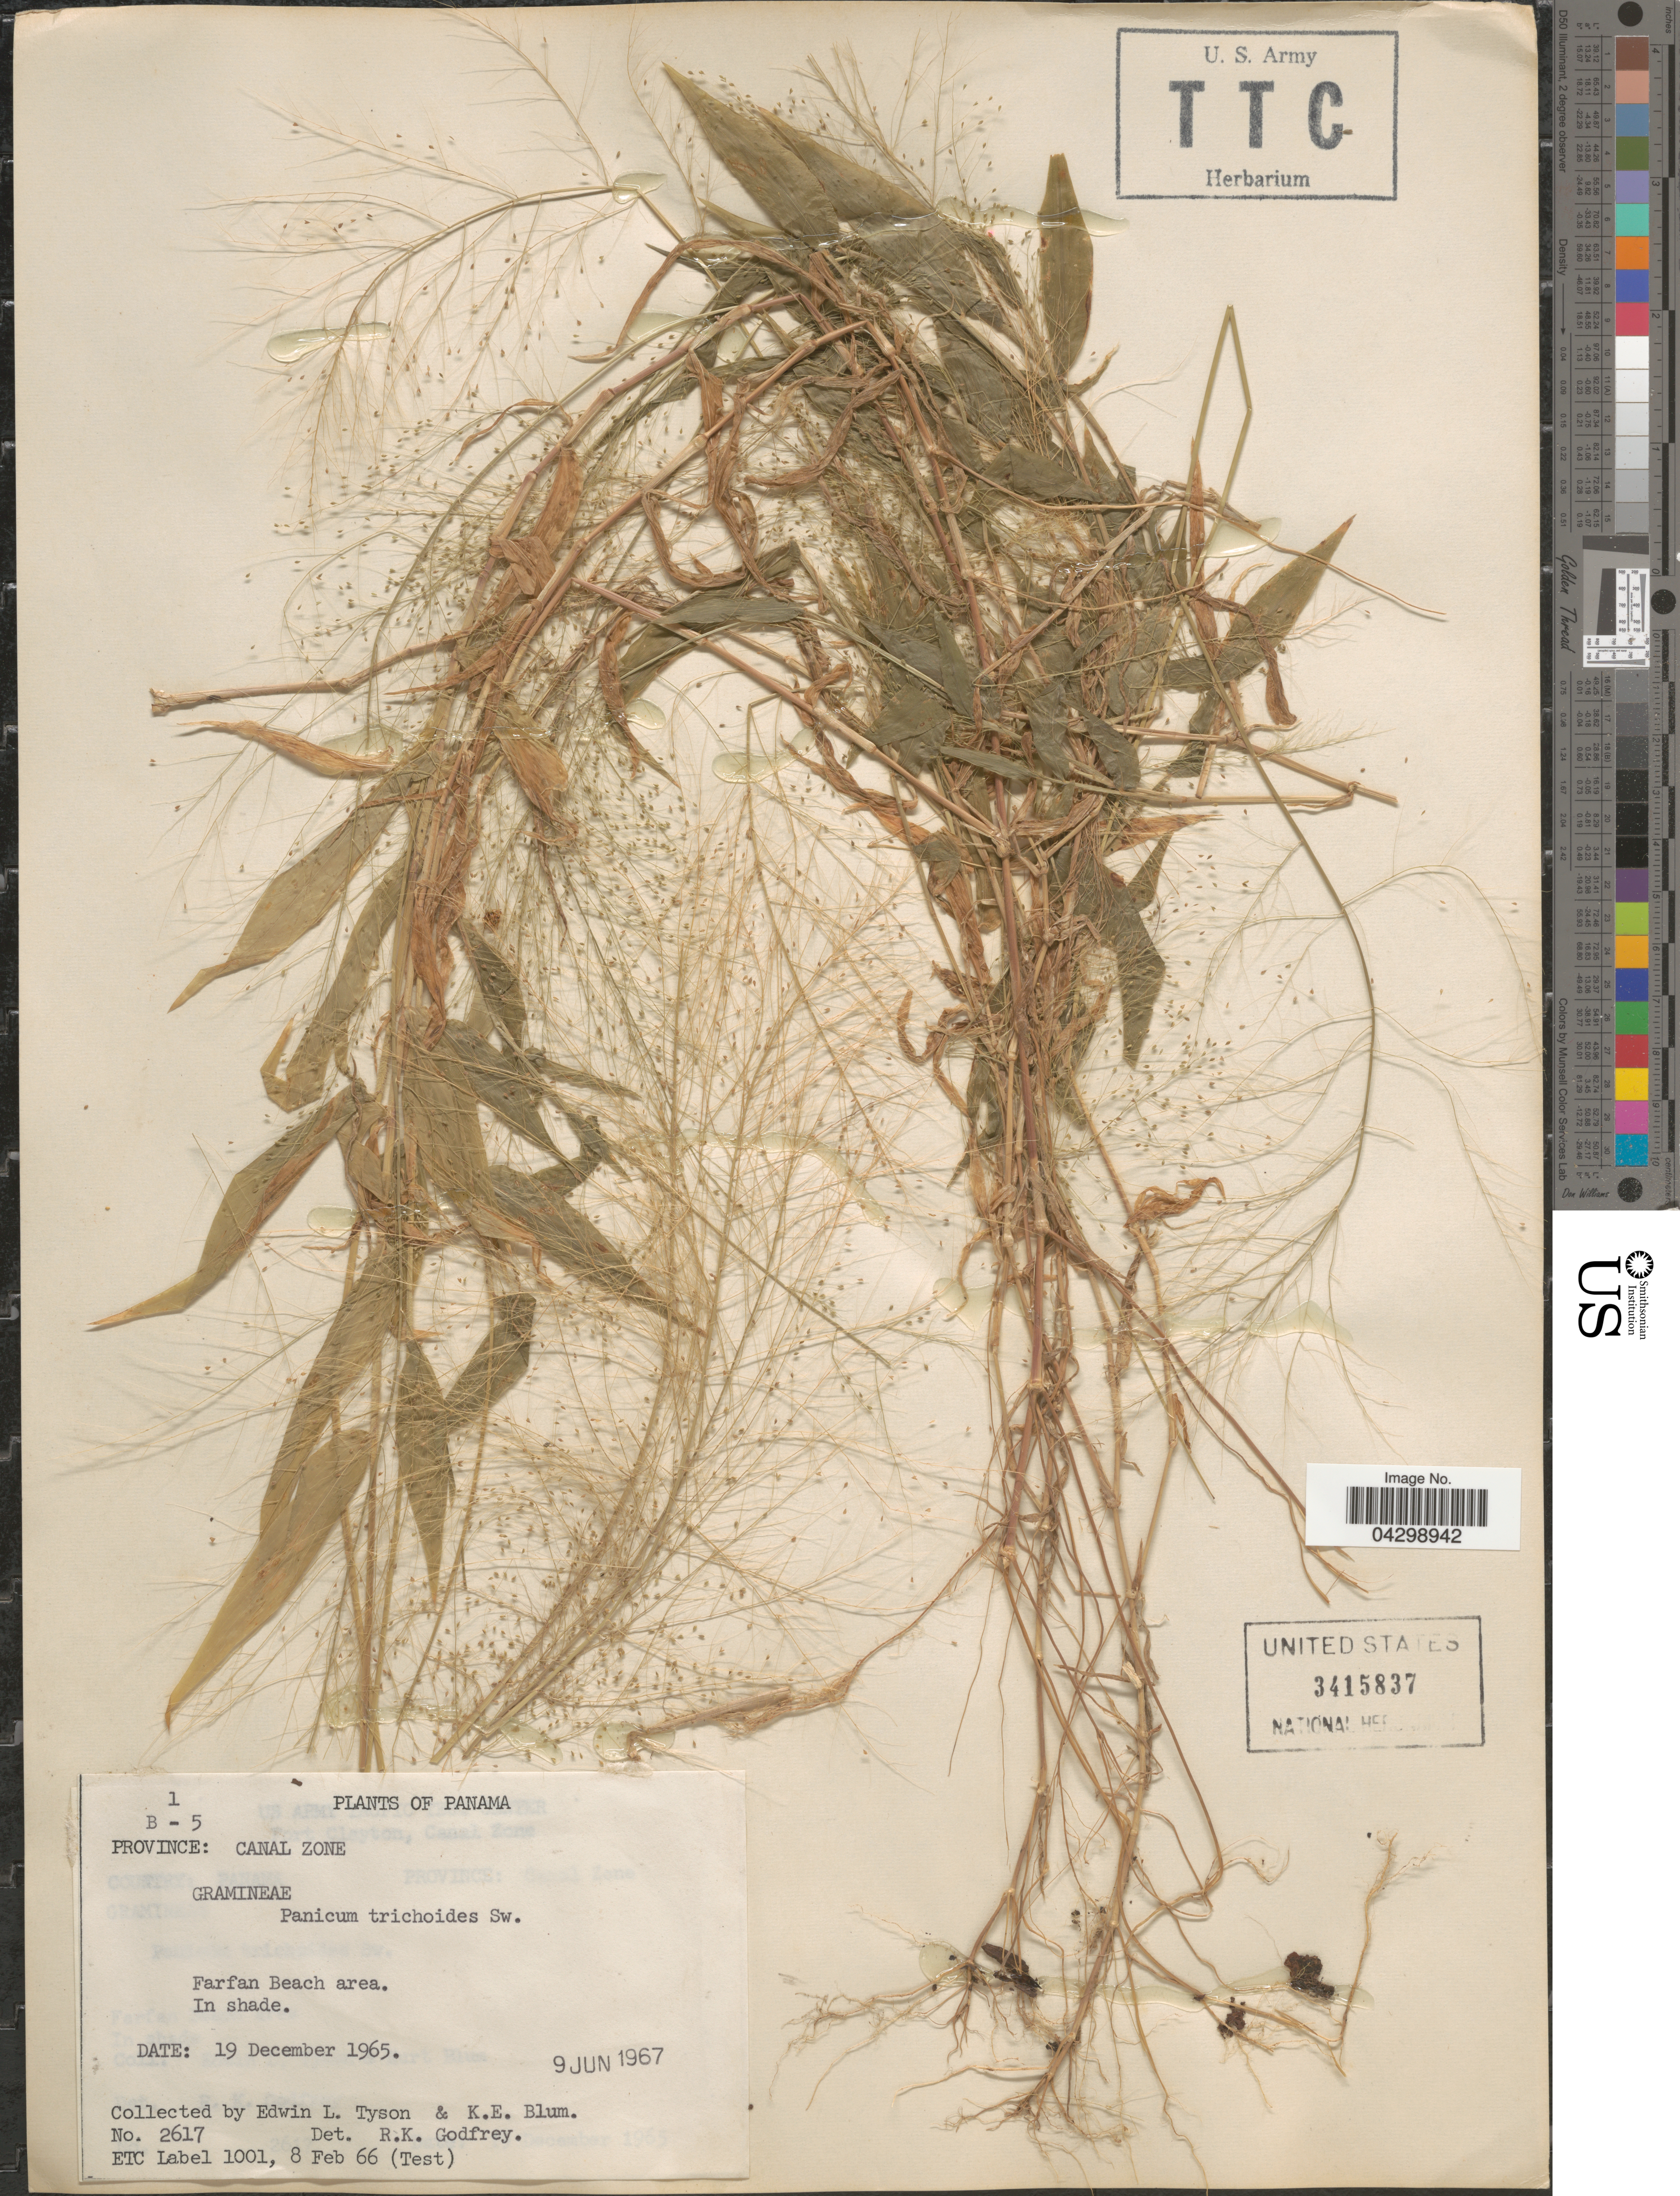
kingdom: Plantae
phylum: Tracheophyta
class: Liliopsida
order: Poales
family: Poaceae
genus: Panicum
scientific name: Panicum trichoides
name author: Sw.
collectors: E. L. Tyson & K. E. Blum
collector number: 2617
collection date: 1965-12-19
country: Panama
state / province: Colón / Panamá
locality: Province: Canal Zone. Farfan Beach area. In shade.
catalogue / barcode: US 3415837